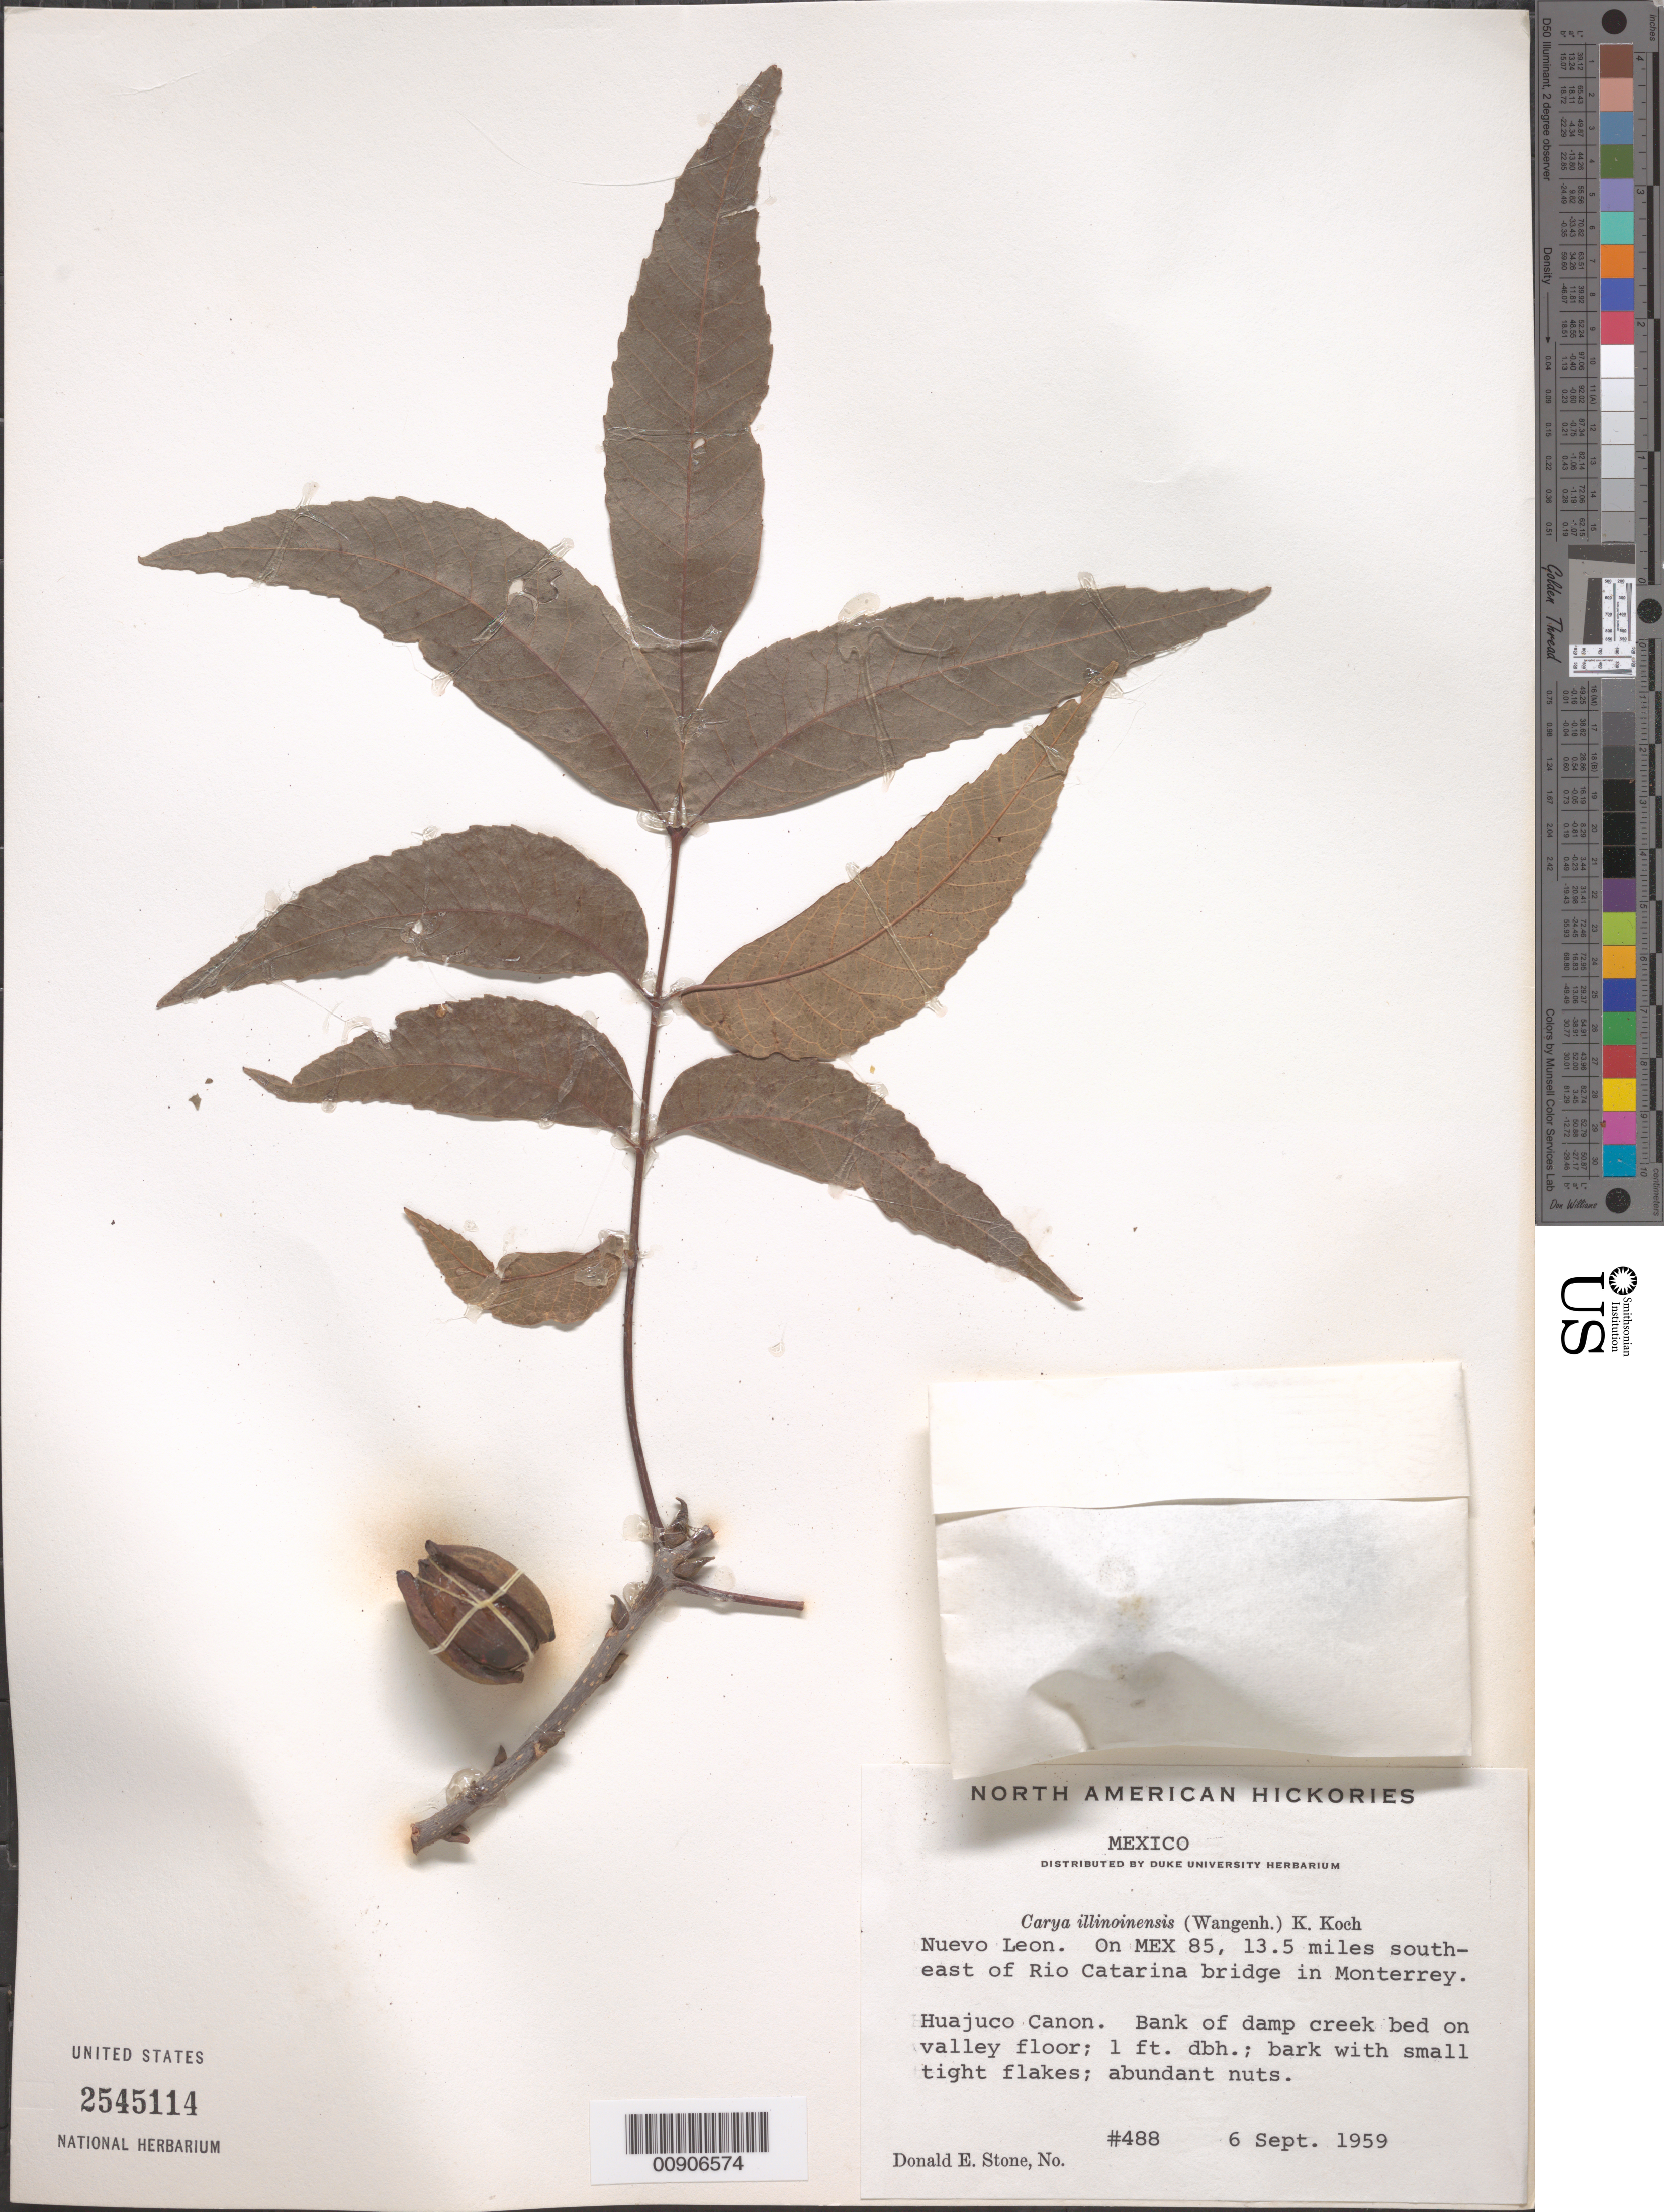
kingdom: Plantae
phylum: Tracheophyta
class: Magnoliopsida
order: Fagales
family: Juglandaceae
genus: Carya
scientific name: Carya illinoinensis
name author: (Wangenh.) K. Koch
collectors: D. E. Stone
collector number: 488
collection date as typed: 06 Sep 1959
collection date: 1959-09-06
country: Mexico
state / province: Nuevo León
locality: Nuevo León: On MEX 85, 13.5 miles southeast of Río Catarina bridge in Monterrey. Huajuco Canon.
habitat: Bank of damp creek bed on valley floor.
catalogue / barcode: US 2545114